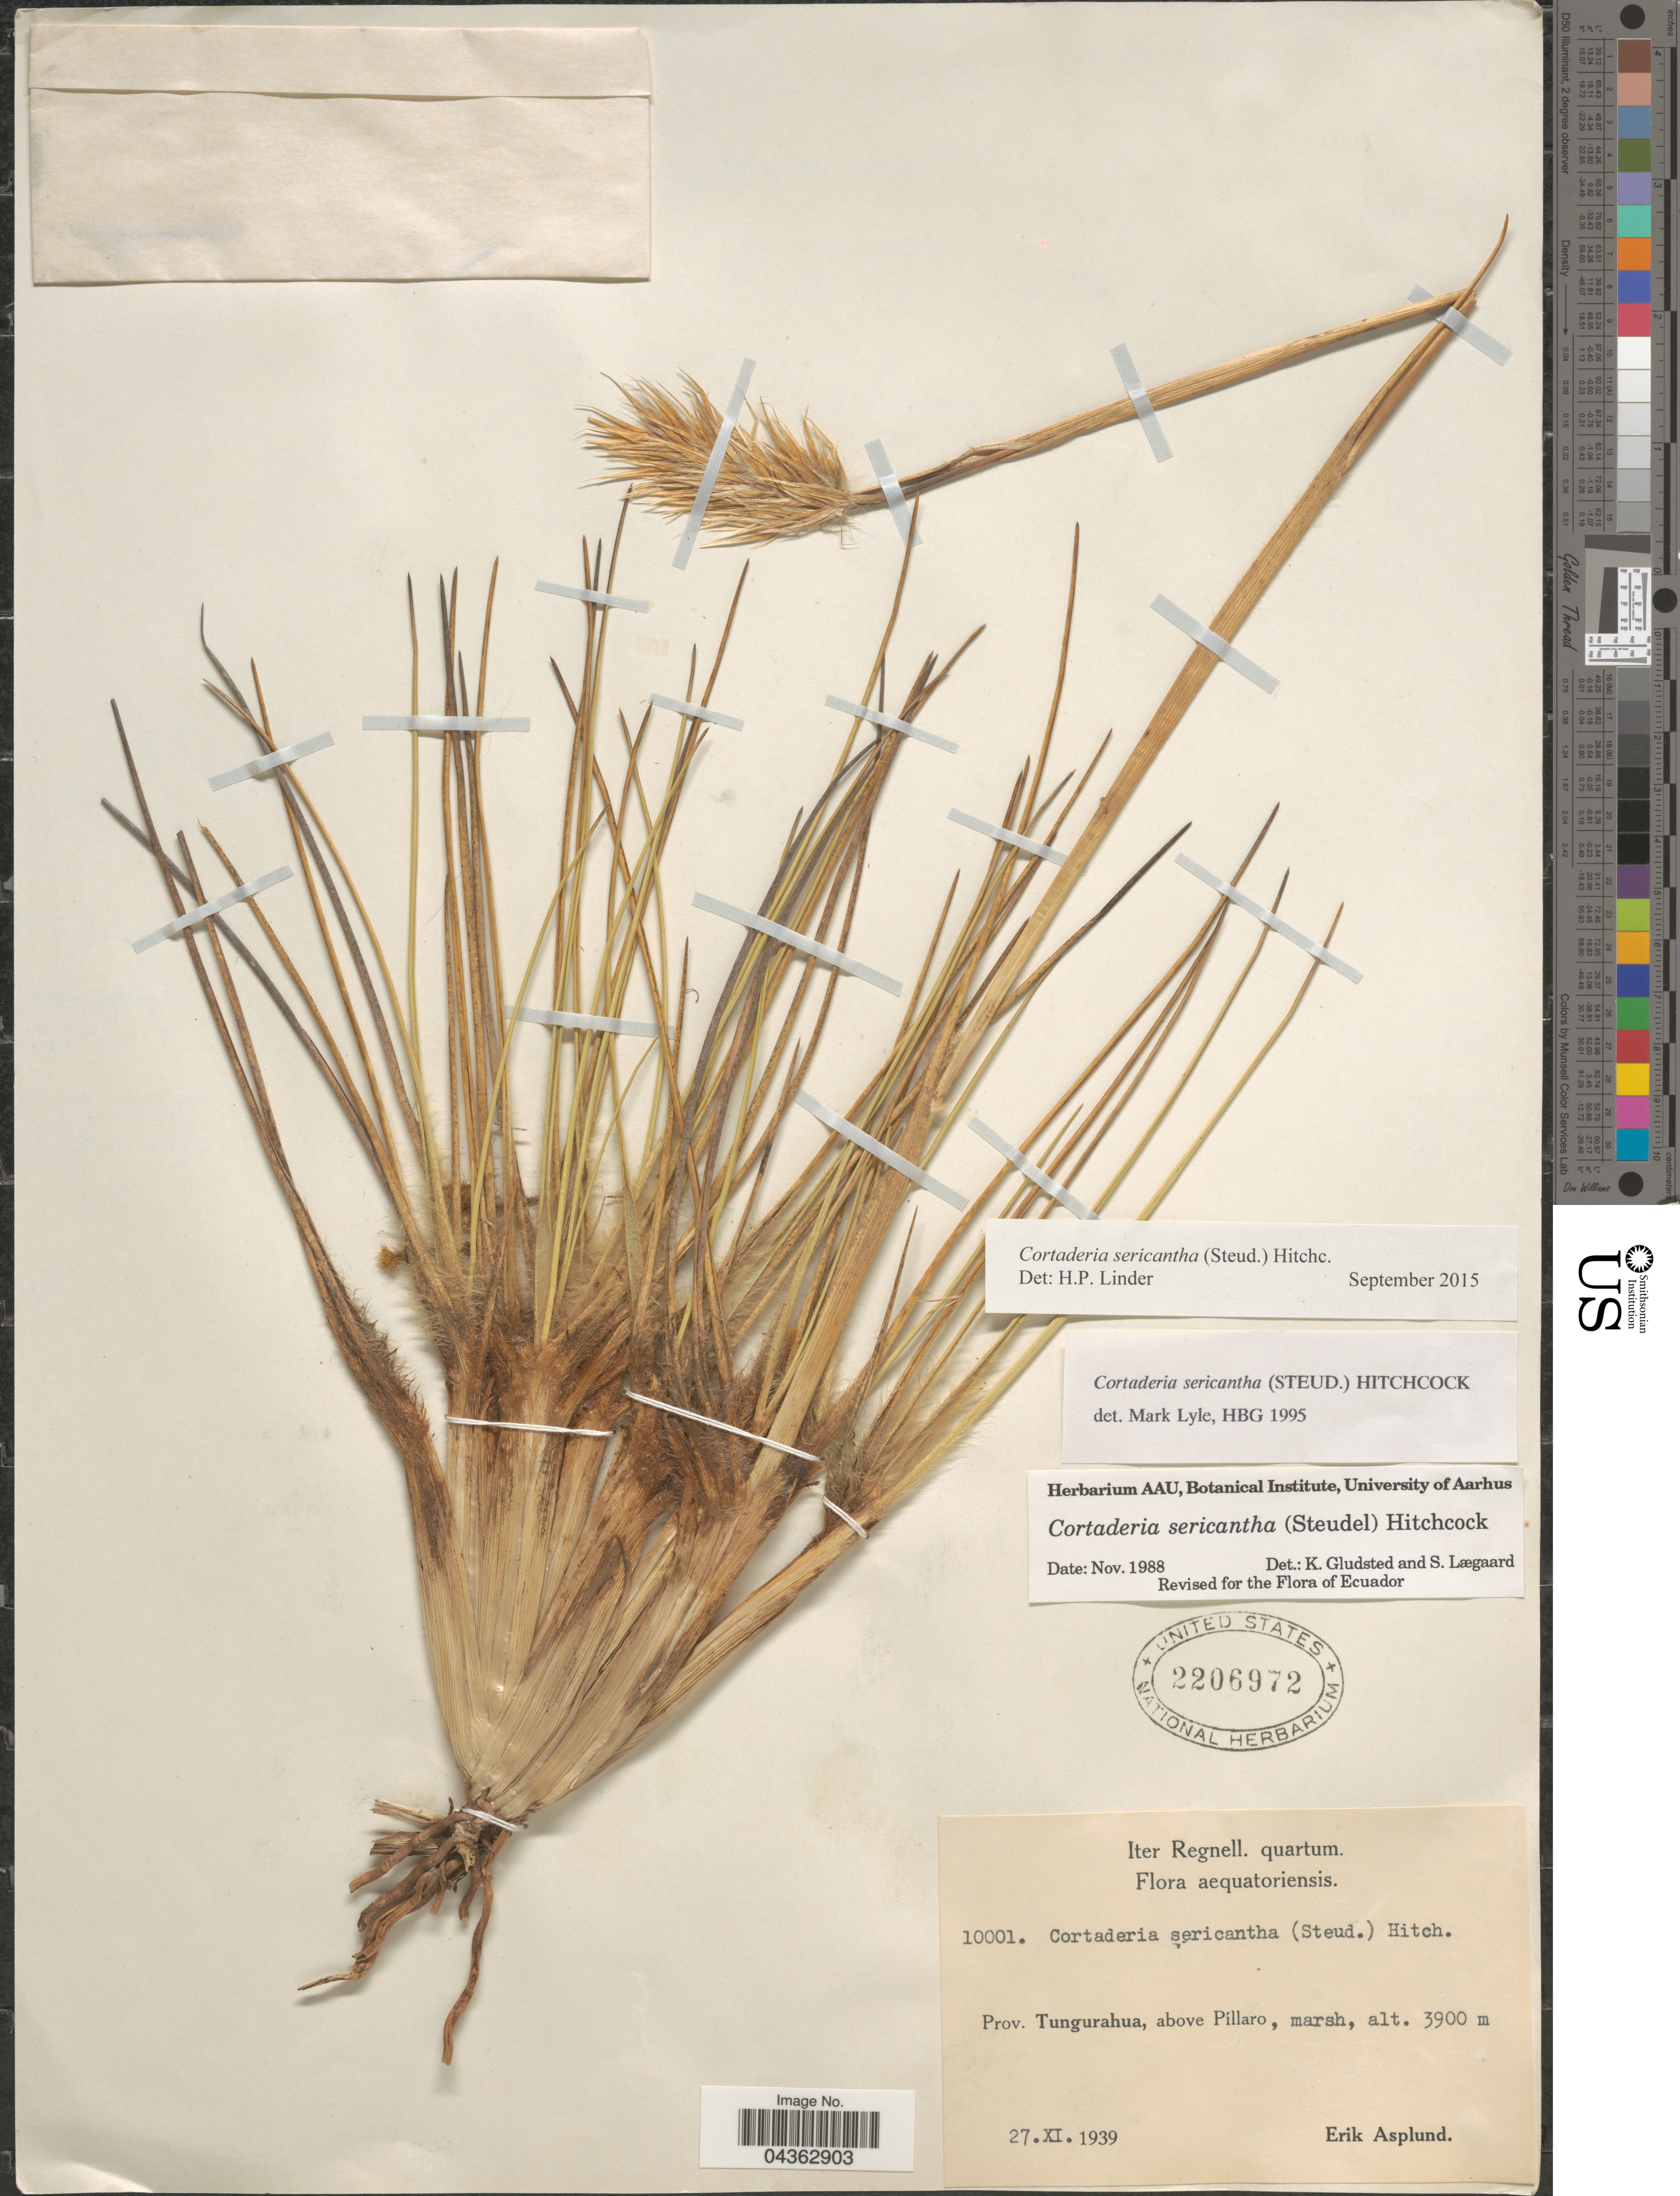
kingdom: Plantae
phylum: Tracheophyta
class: Liliopsida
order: Poales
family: Poaceae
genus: Cortaderia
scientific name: Cortaderia sericantha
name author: (Steud.) Hitchc.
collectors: E. Asplund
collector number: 10001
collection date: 1939-11-27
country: Ecuador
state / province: Tungurahua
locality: Iter Regnell. quartum. Above Pillaro.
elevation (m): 3900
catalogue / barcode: US 2206972